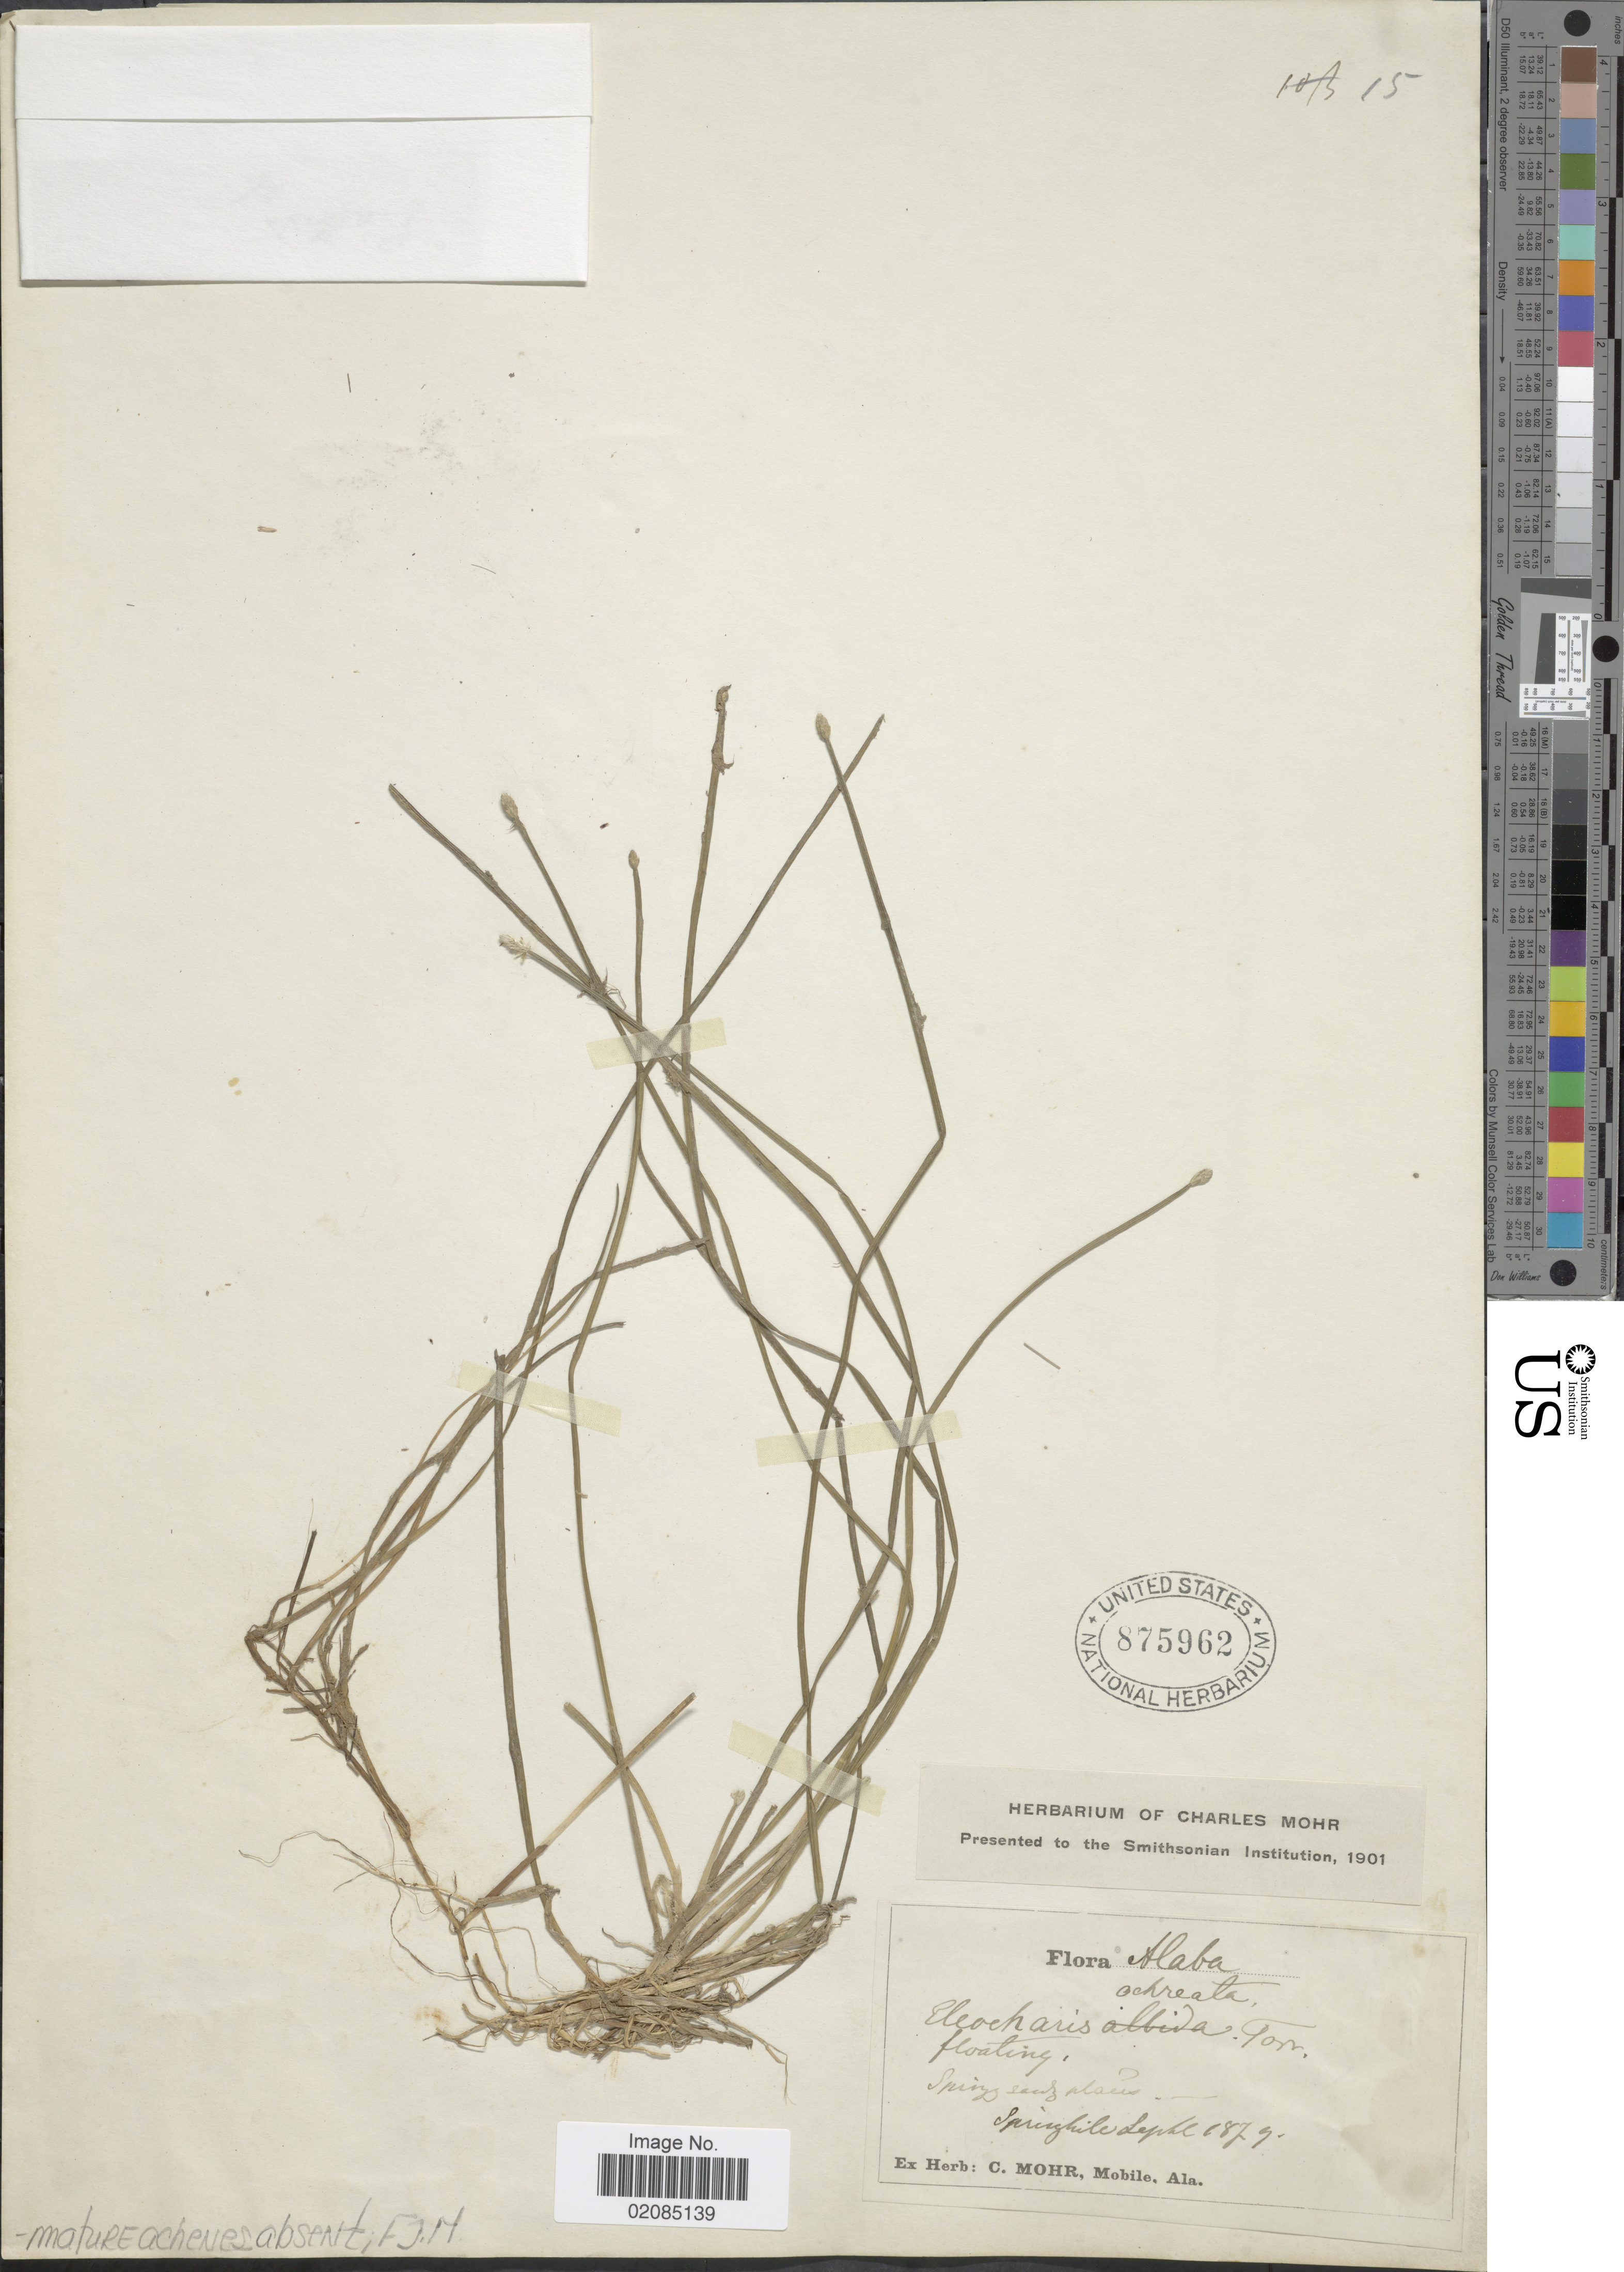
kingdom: Plantae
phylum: Tracheophyta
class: Liliopsida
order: Poales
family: Cyperaceae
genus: Eleocharis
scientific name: Eleocharis flavescens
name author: (Poir.) Urb.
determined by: Ward, Scott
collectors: ex herb. C. Mohr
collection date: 1879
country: United States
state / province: Alabama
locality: Springs sand plains, Springhill.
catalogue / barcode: US 875962